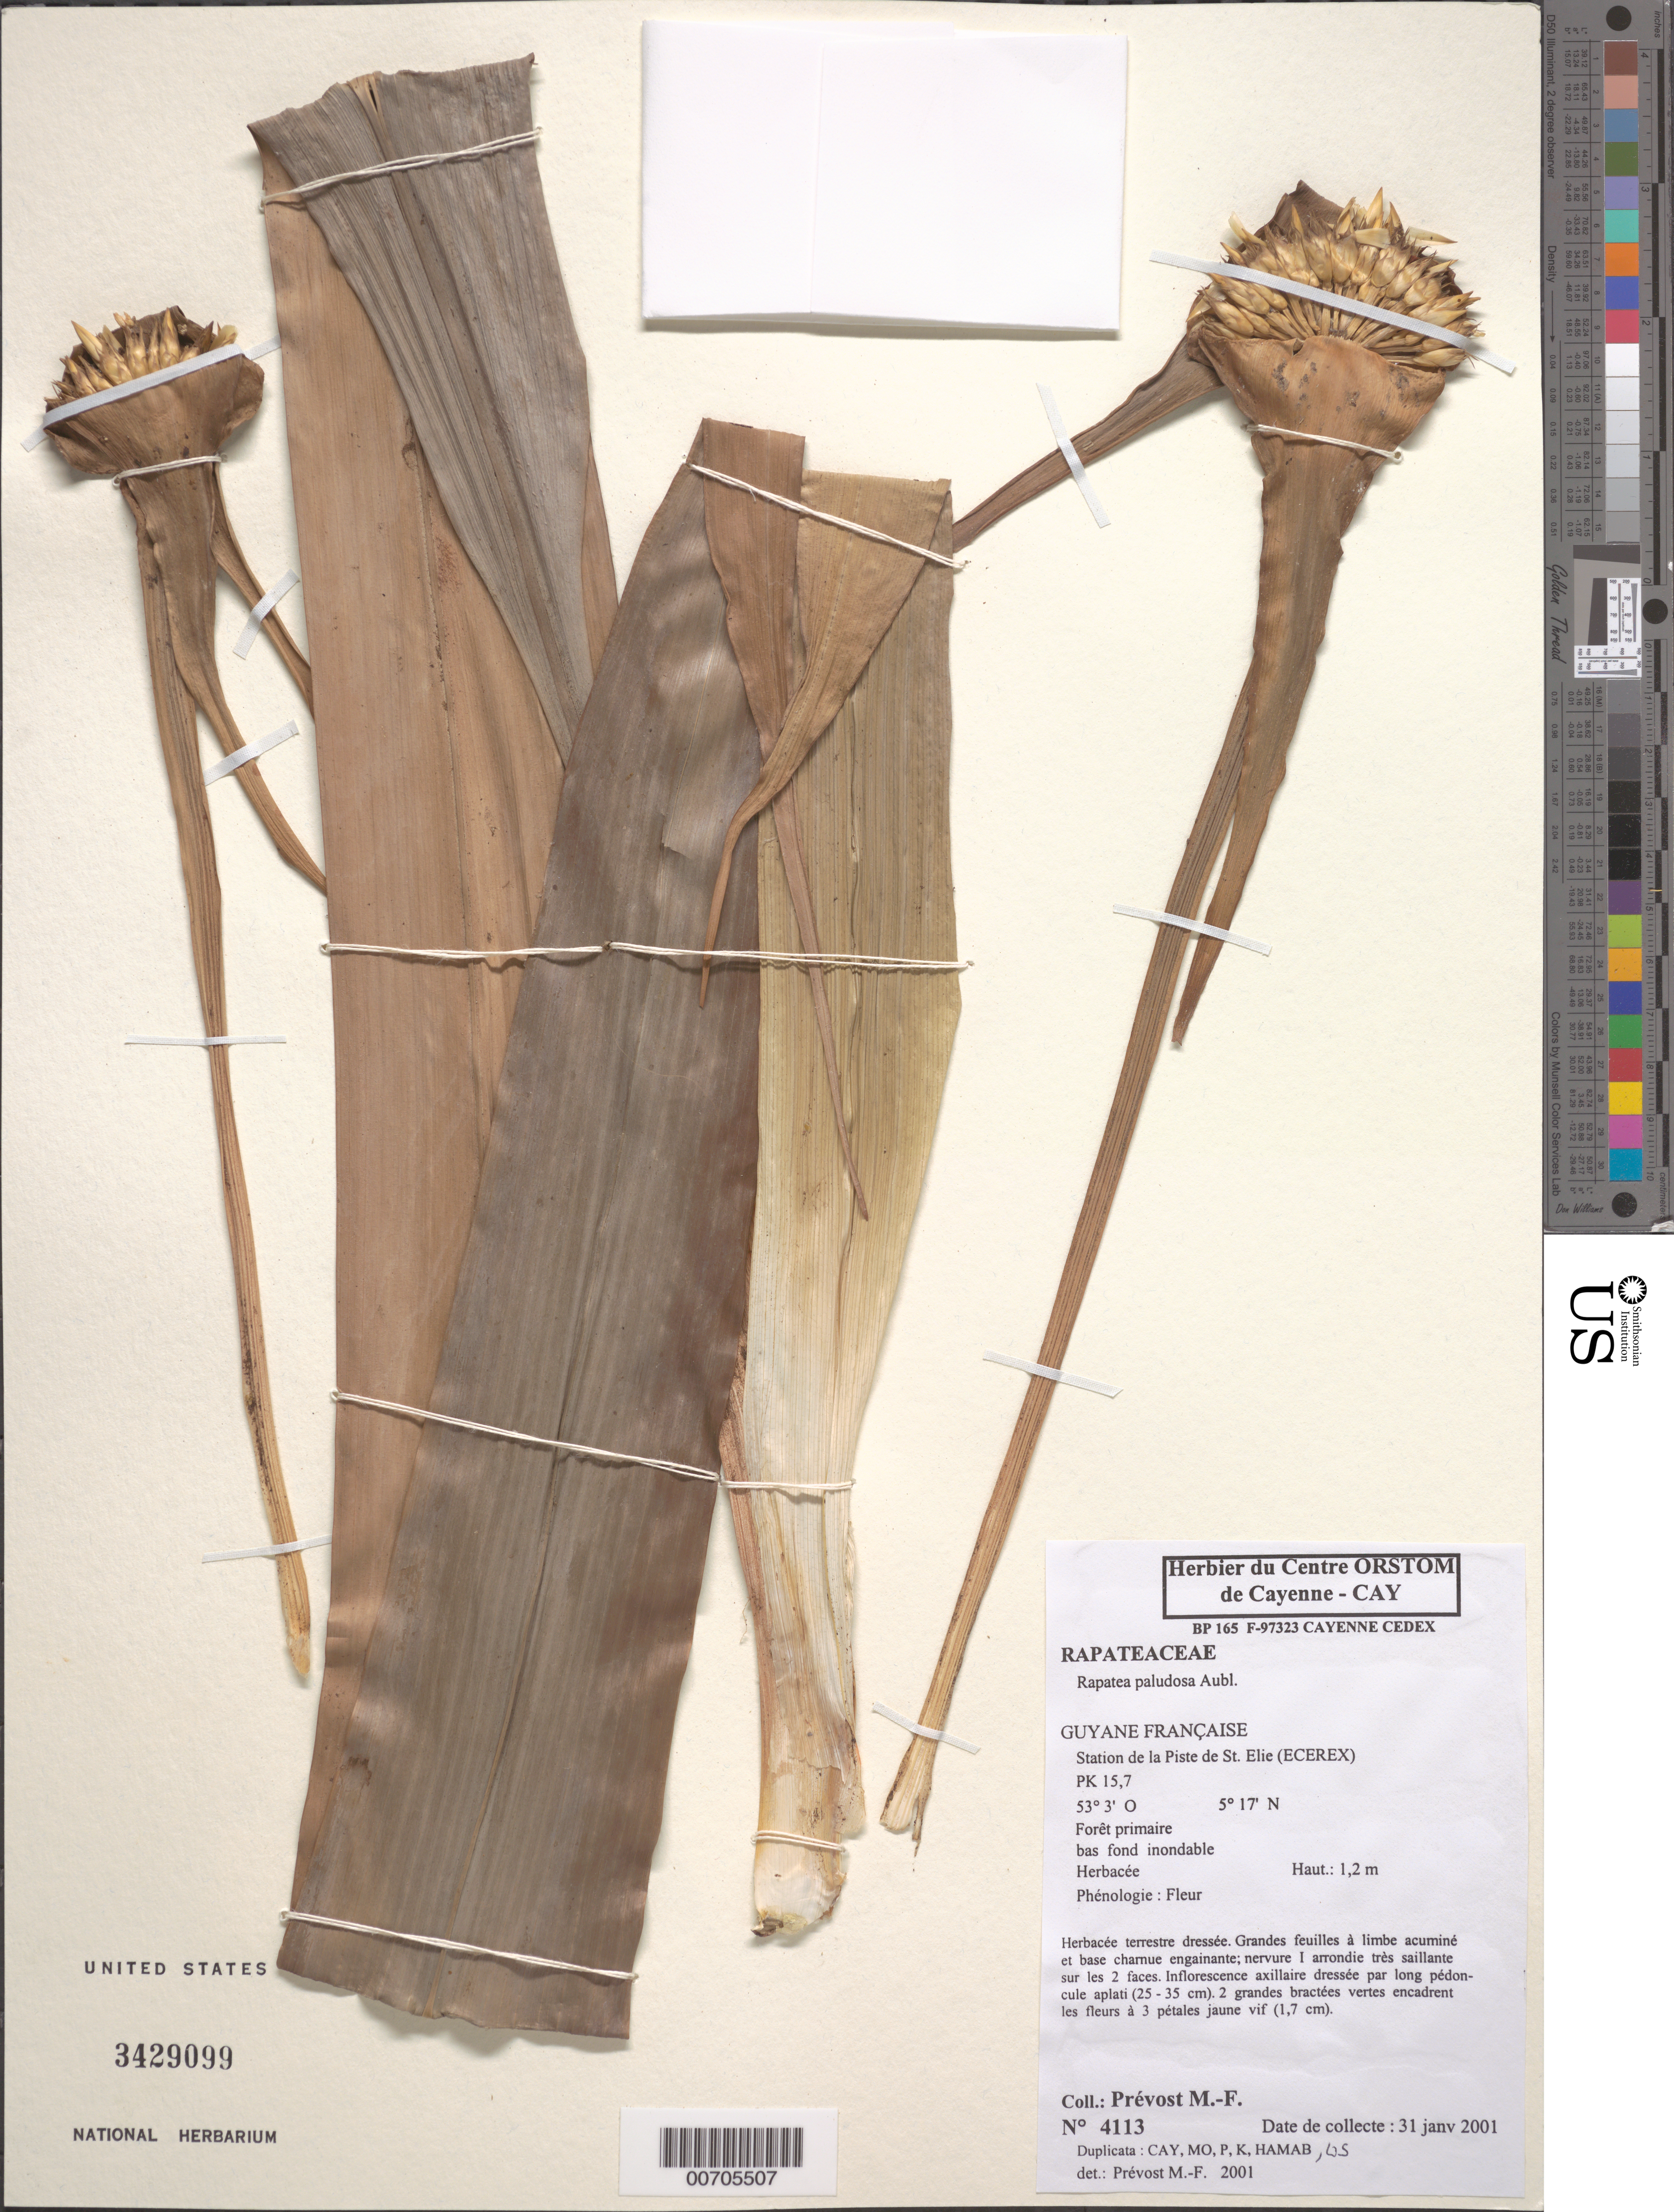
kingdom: Plantae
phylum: Tracheophyta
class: Liliopsida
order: Poales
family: Rapateaceae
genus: Rapatea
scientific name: Rapatea paludosa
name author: Aubl.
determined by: Prévost, M.-F.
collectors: M.-F. Prévost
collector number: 4113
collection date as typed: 31-Jan-01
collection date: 2001-01-31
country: French Guiana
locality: Station de la Piste de Saint-Élie (ECEREX)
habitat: Primary forest; low easily flooded area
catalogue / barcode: US 3429099